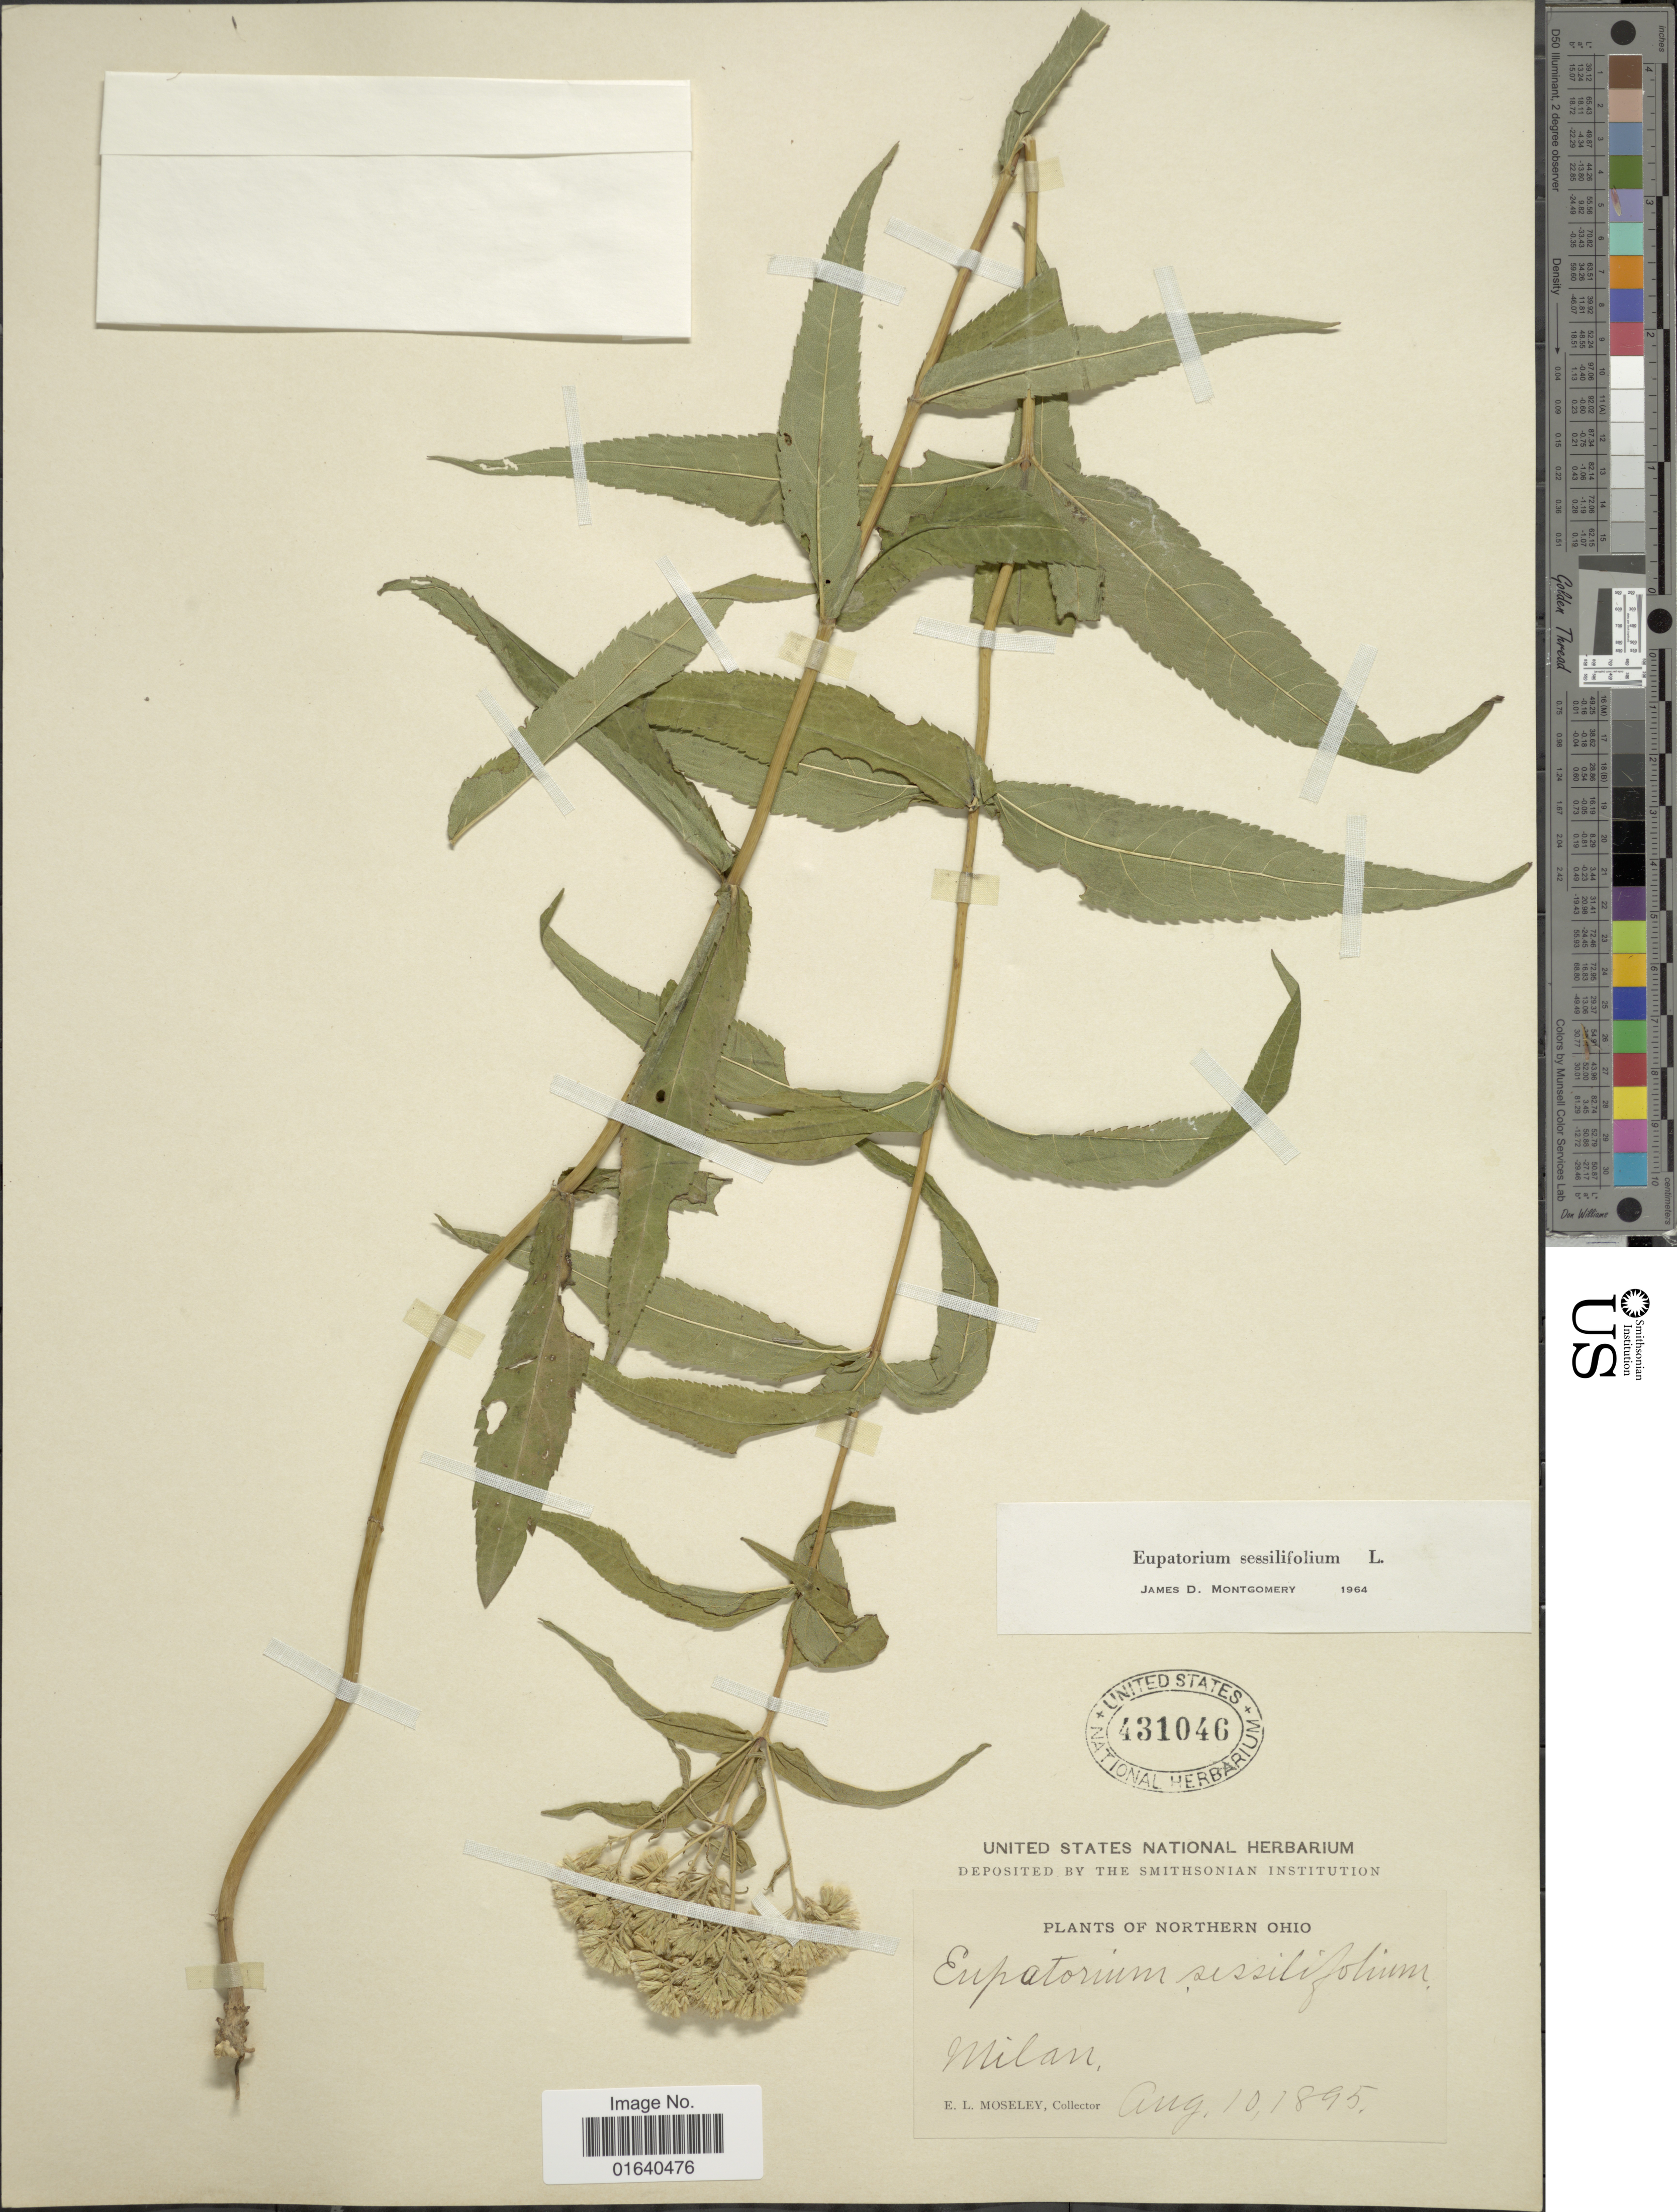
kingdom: Plantae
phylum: Tracheophyta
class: Magnoliopsida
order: Asterales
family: Asteraceae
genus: Eupatorium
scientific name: Eupatorium sessilifolium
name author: L.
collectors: E. Moseley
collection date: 1895-08-10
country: United States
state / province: Ohio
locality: Northern Ohio, Milan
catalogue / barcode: US 431046